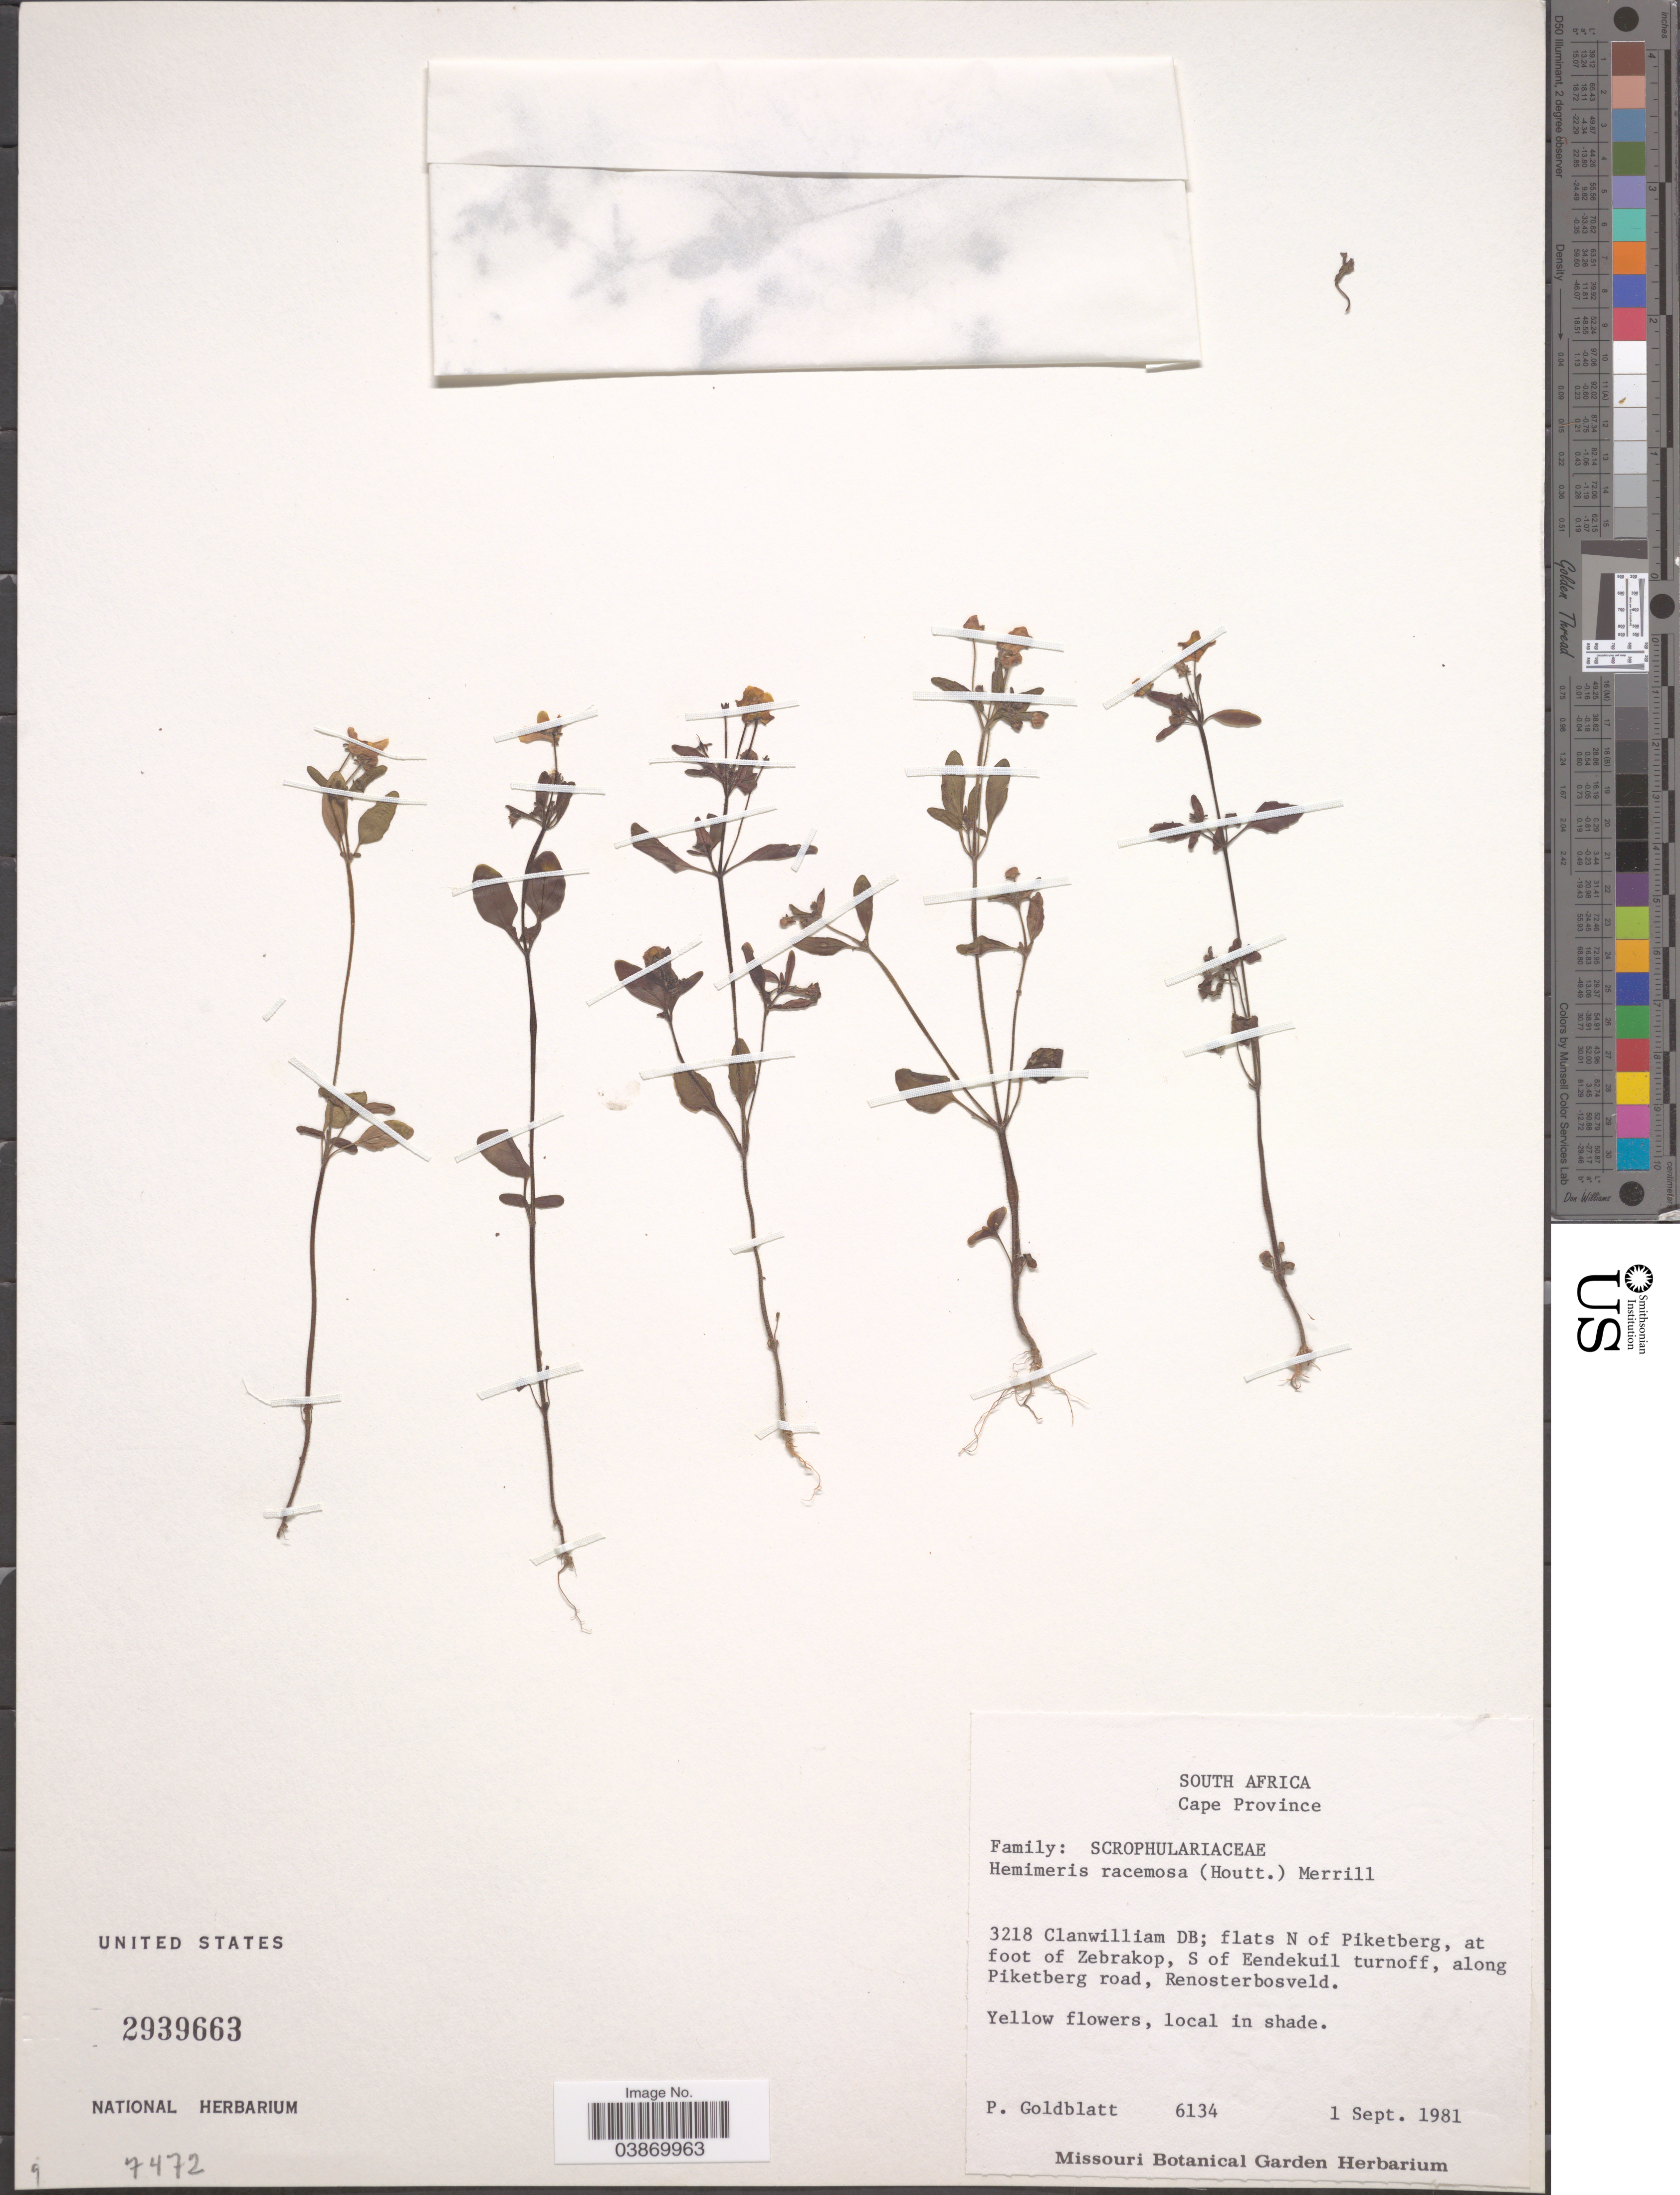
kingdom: Plantae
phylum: Tracheophyta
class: Magnoliopsida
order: Lamiales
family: Scrophulariaceae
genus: Hemimeris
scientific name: Hemimeris racemosa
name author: (Houtt.) Merr.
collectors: P. Goldblatt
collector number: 6134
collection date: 1981-09-01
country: South Africa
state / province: Western Cape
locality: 3218 Clanwilliam DB; flats N of Piketberg, at foot of Zebrakop, S of Eendekuil turnoff, along Piketberg road, Renosterbosveld.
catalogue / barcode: US 2939663